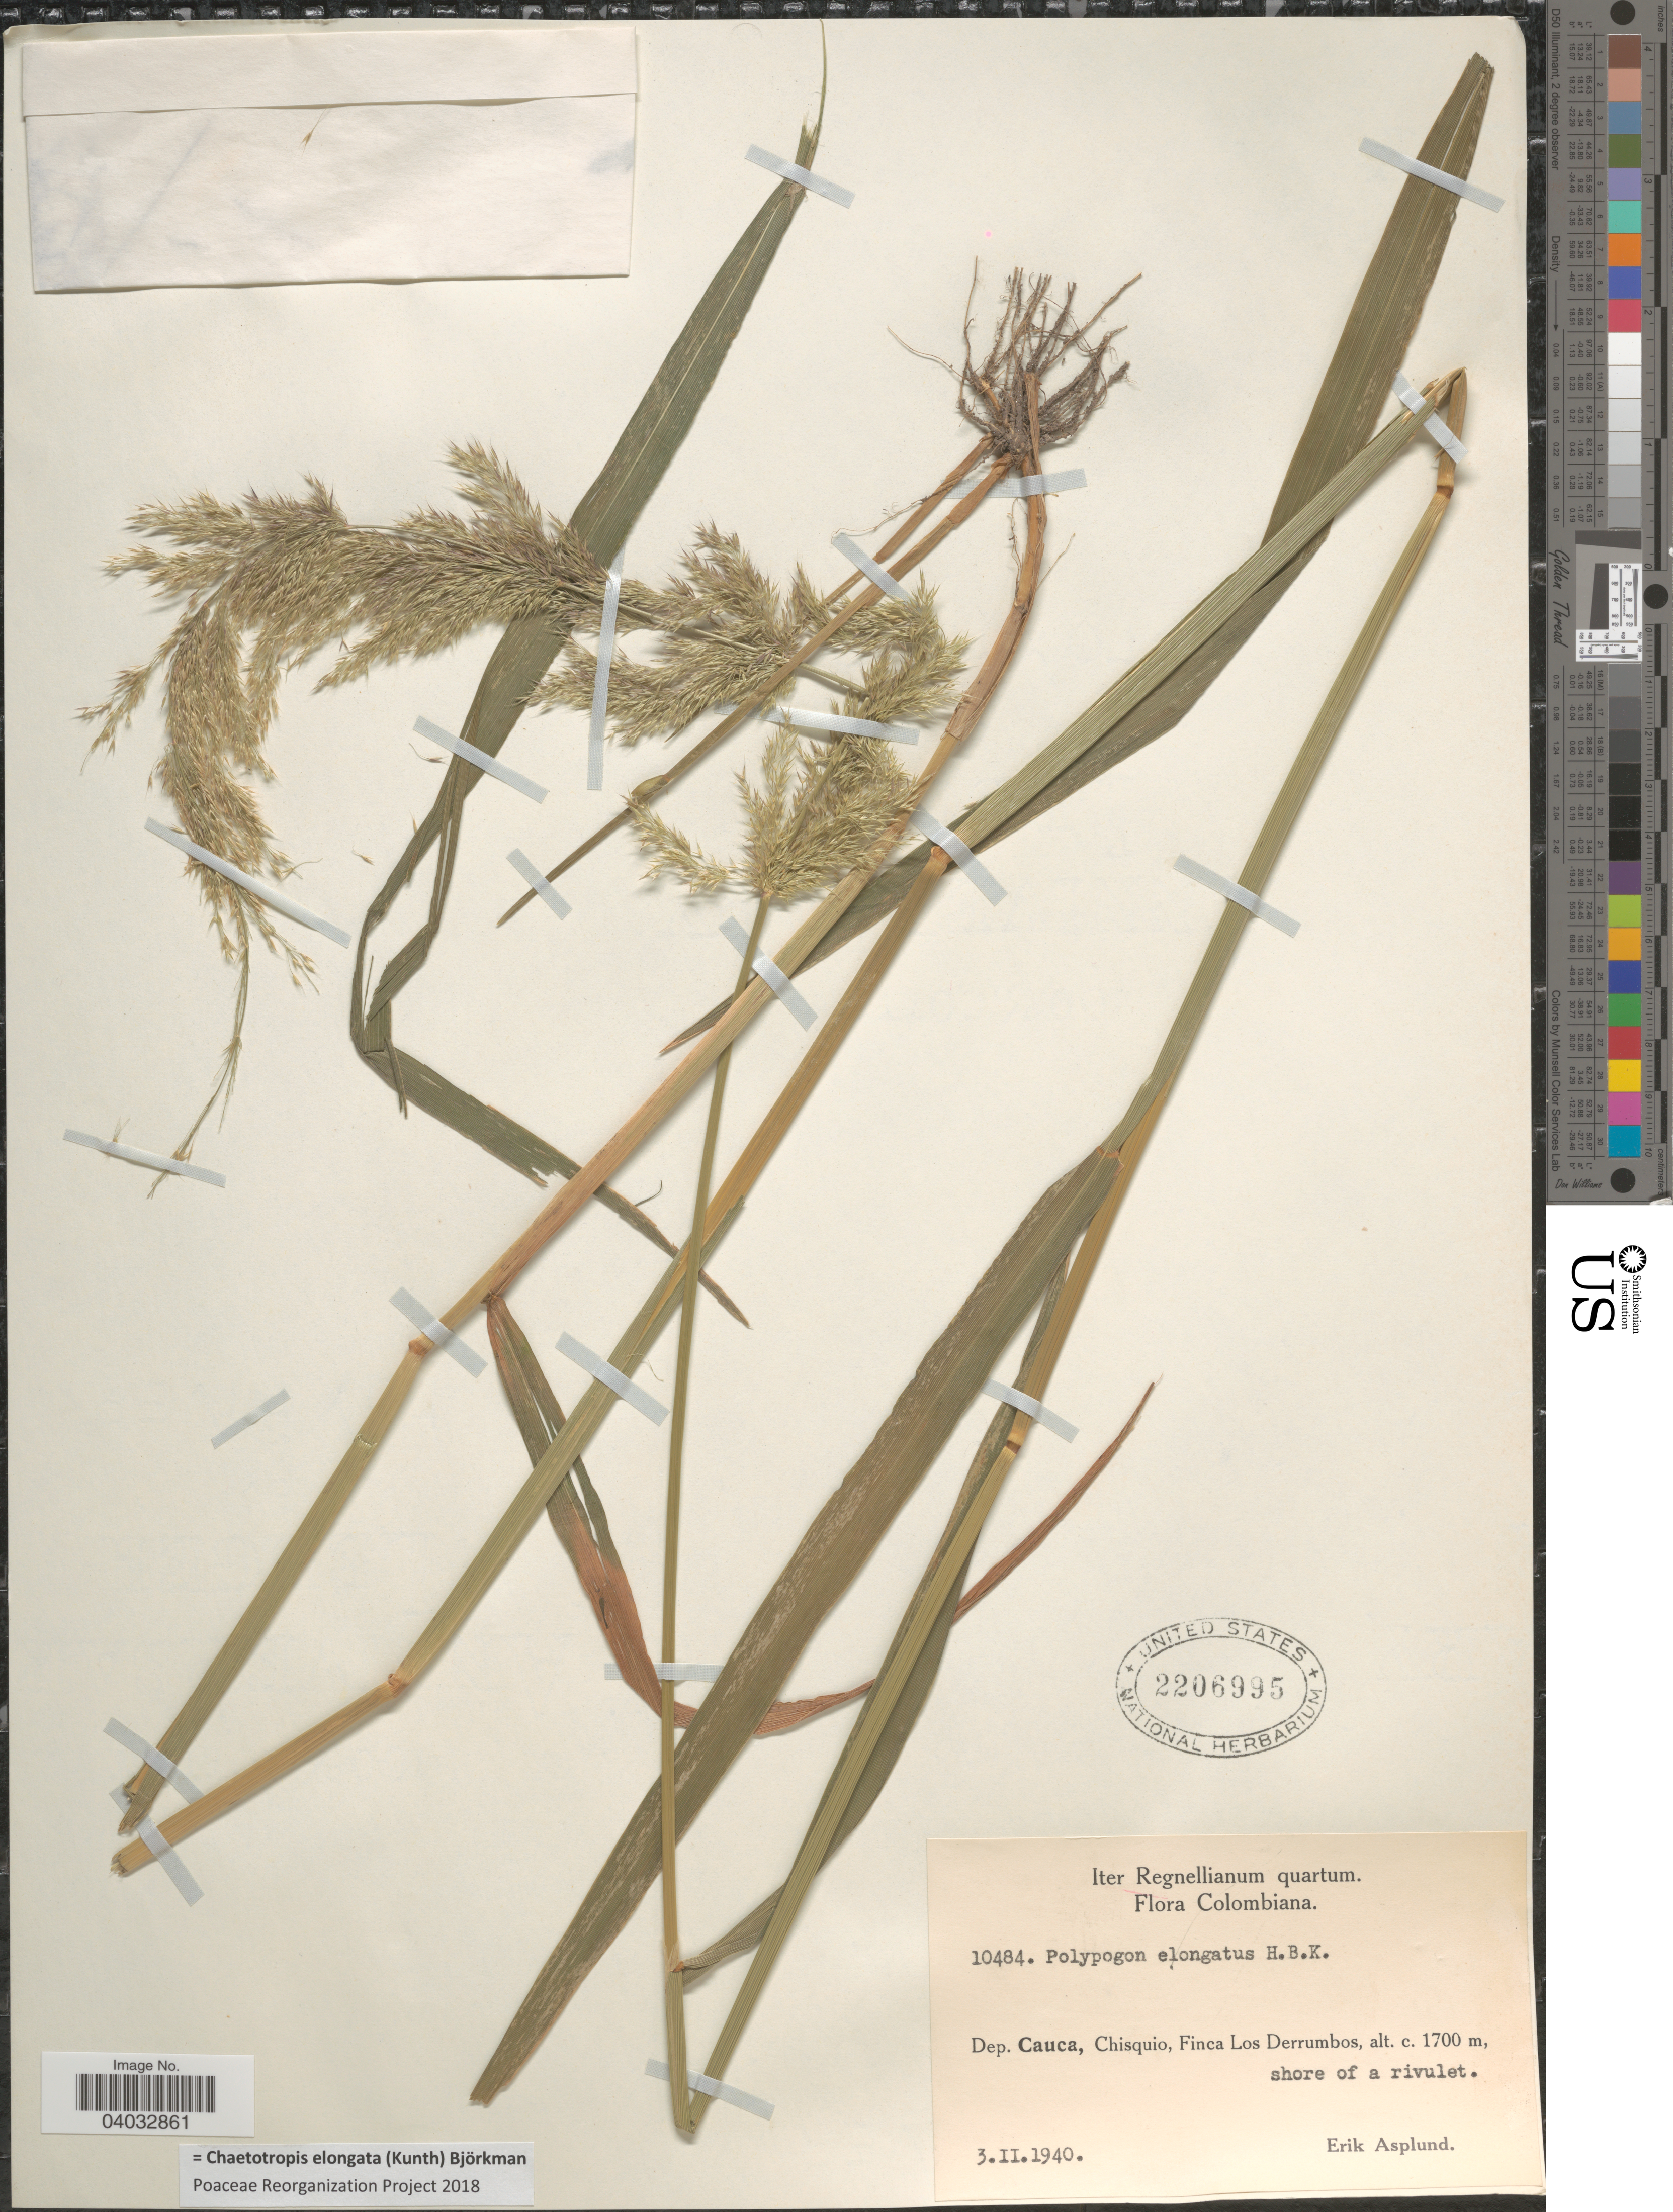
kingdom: Plantae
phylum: Tracheophyta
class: Liliopsida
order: Poales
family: Poaceae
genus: Chaetotropis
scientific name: Chaetotropis elongata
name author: (Kunth) Björkman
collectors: E. Asplund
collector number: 10484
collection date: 1940-02-03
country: Colombia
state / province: Cauca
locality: Dep. Cauca, Chisquio, Finca Los Derrumbos, shore of a rivulet.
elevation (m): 1700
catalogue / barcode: US 2206995